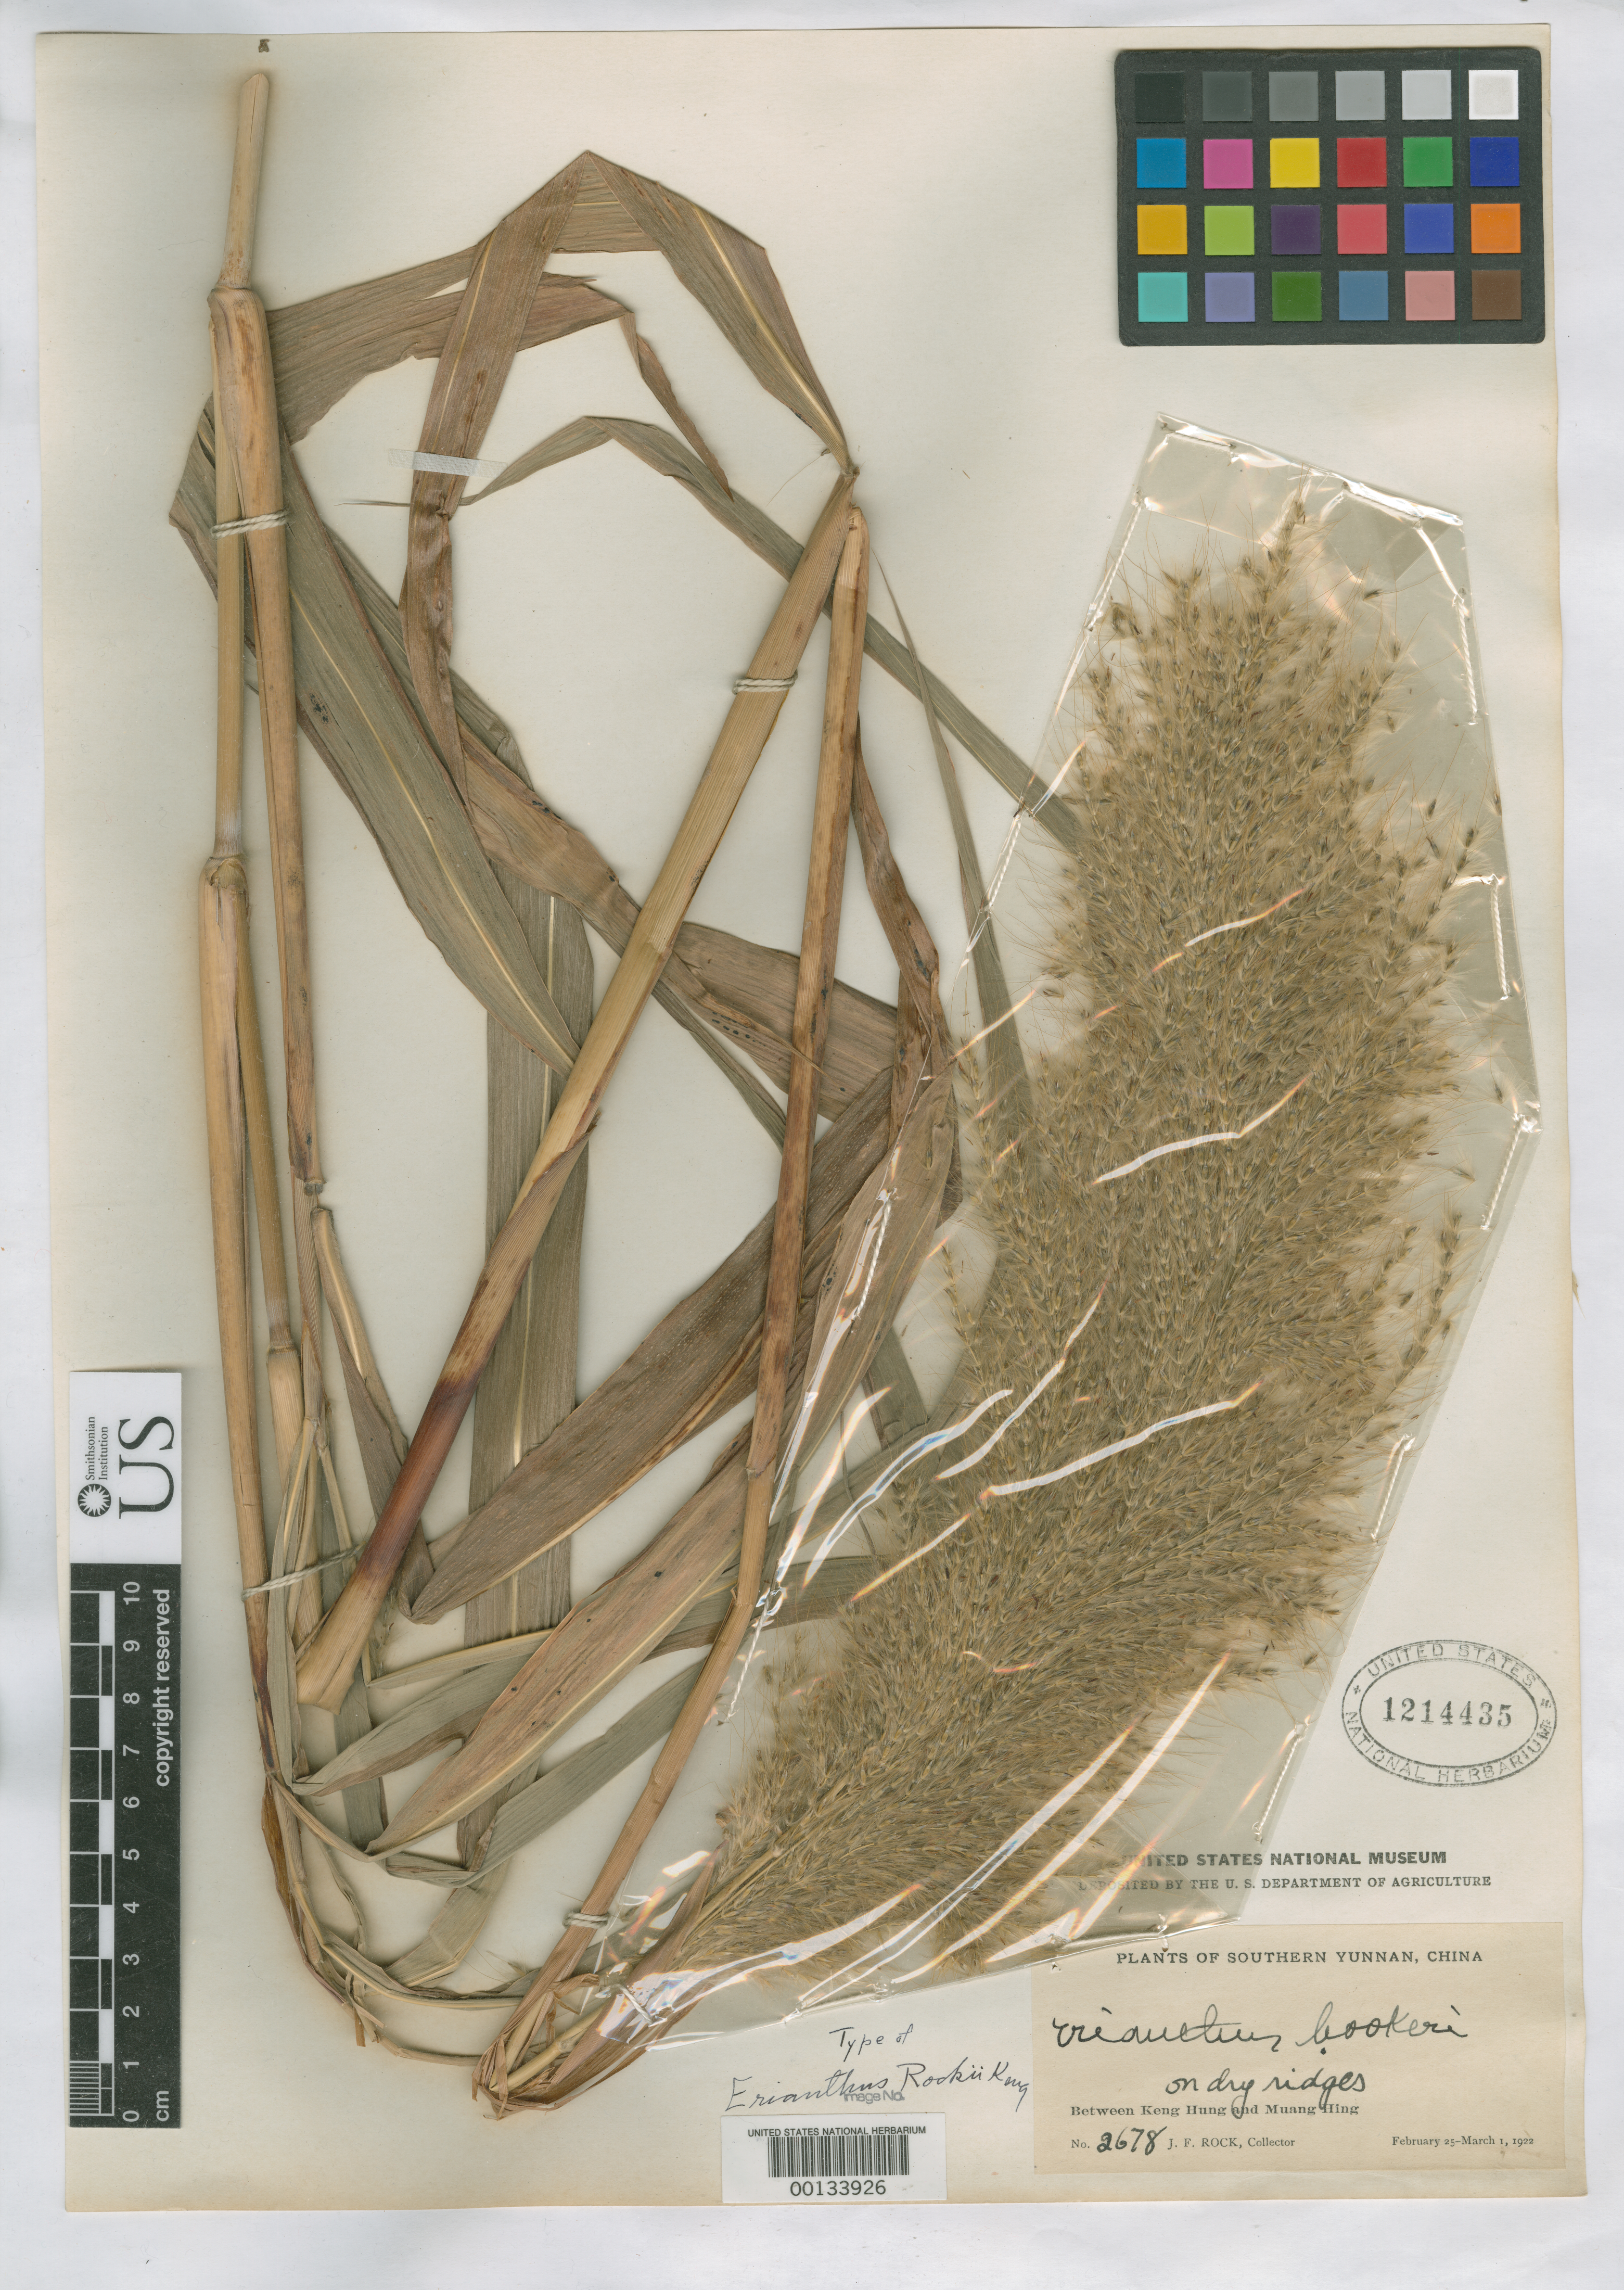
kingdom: Plantae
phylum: Tracheophyta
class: Liliopsida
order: Poales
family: Poaceae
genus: Erianthus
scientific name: Erianthus rockii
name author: Keng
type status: Holotype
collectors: J. F. Rock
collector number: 2678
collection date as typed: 25 Feb 1922 to 01 Mar 1922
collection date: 1922-02-25/1922-03-01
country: China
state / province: Yunnan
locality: Between Keng Hung and Muang Hing.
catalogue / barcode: US 1214435